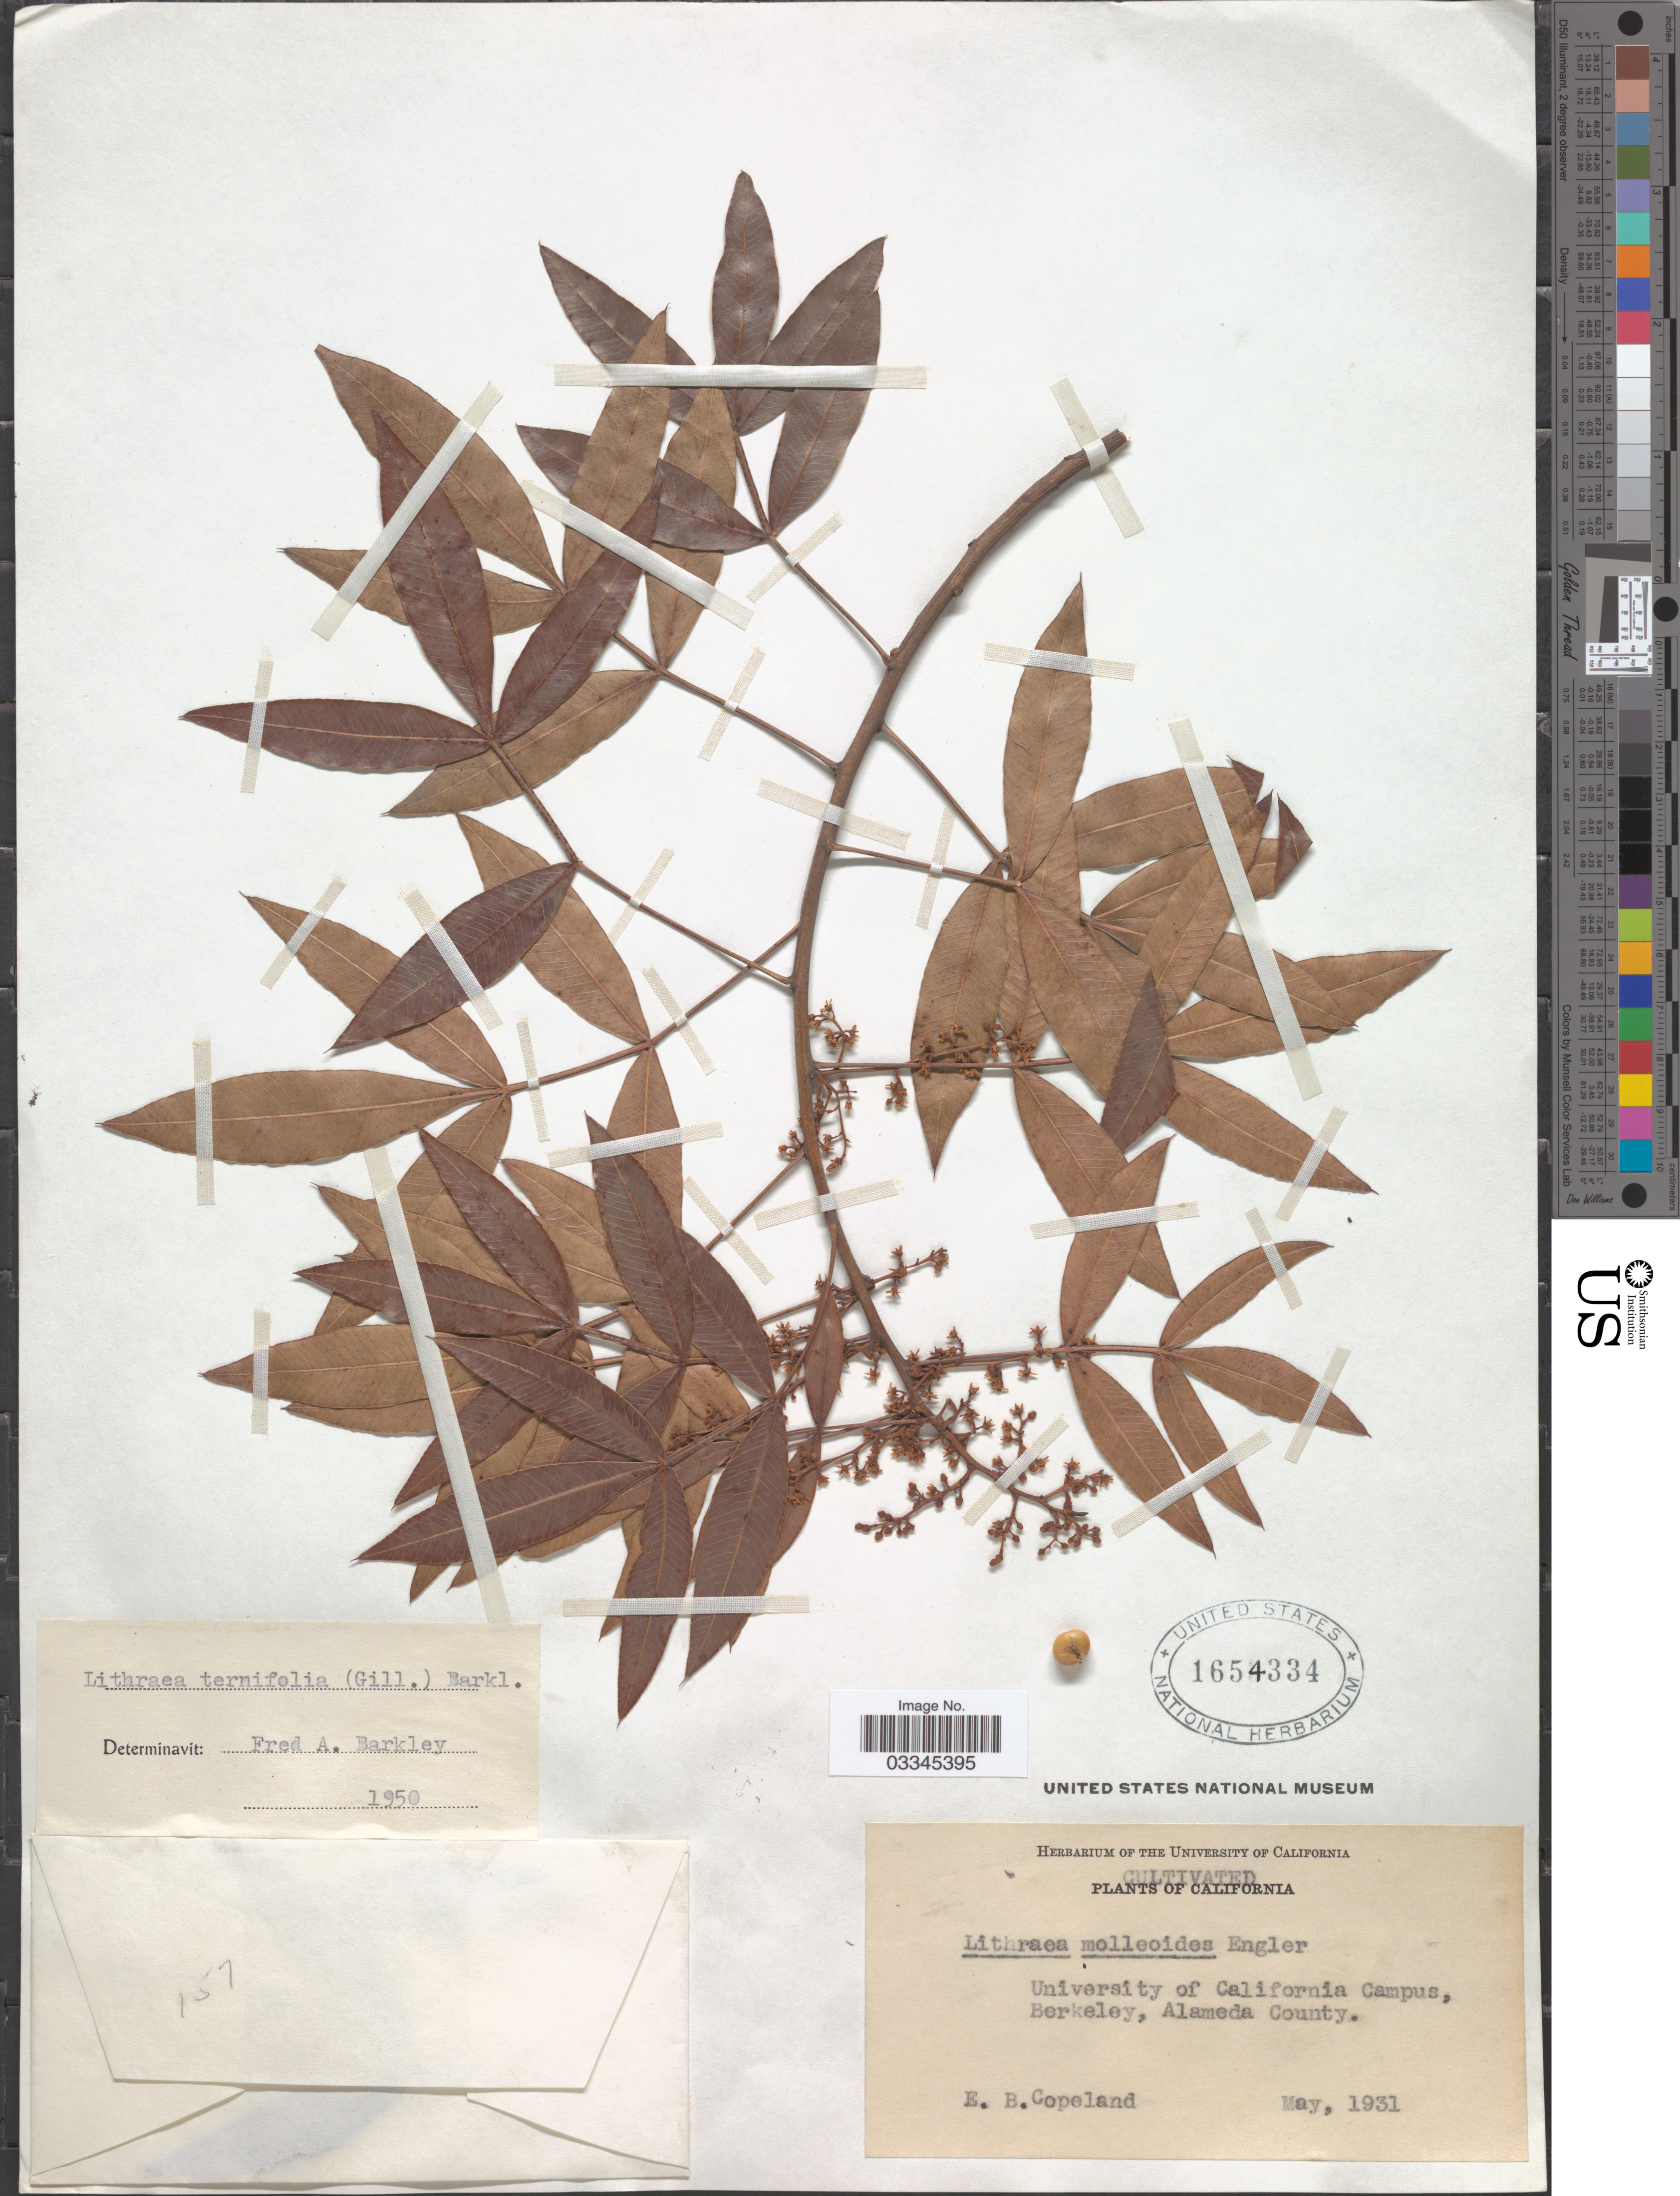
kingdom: Plantae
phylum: Tracheophyta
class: Magnoliopsida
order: Sapindales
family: Anacardiaceae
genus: Lithraea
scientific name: Lithraea ternifolia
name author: (Gillies ex Hook.) F.A. Barkley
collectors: E. B. Copeland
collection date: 1931-05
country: United States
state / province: California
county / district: Alameda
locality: University of California Campus, Berkeley, Alameda County.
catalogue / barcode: US 1654334